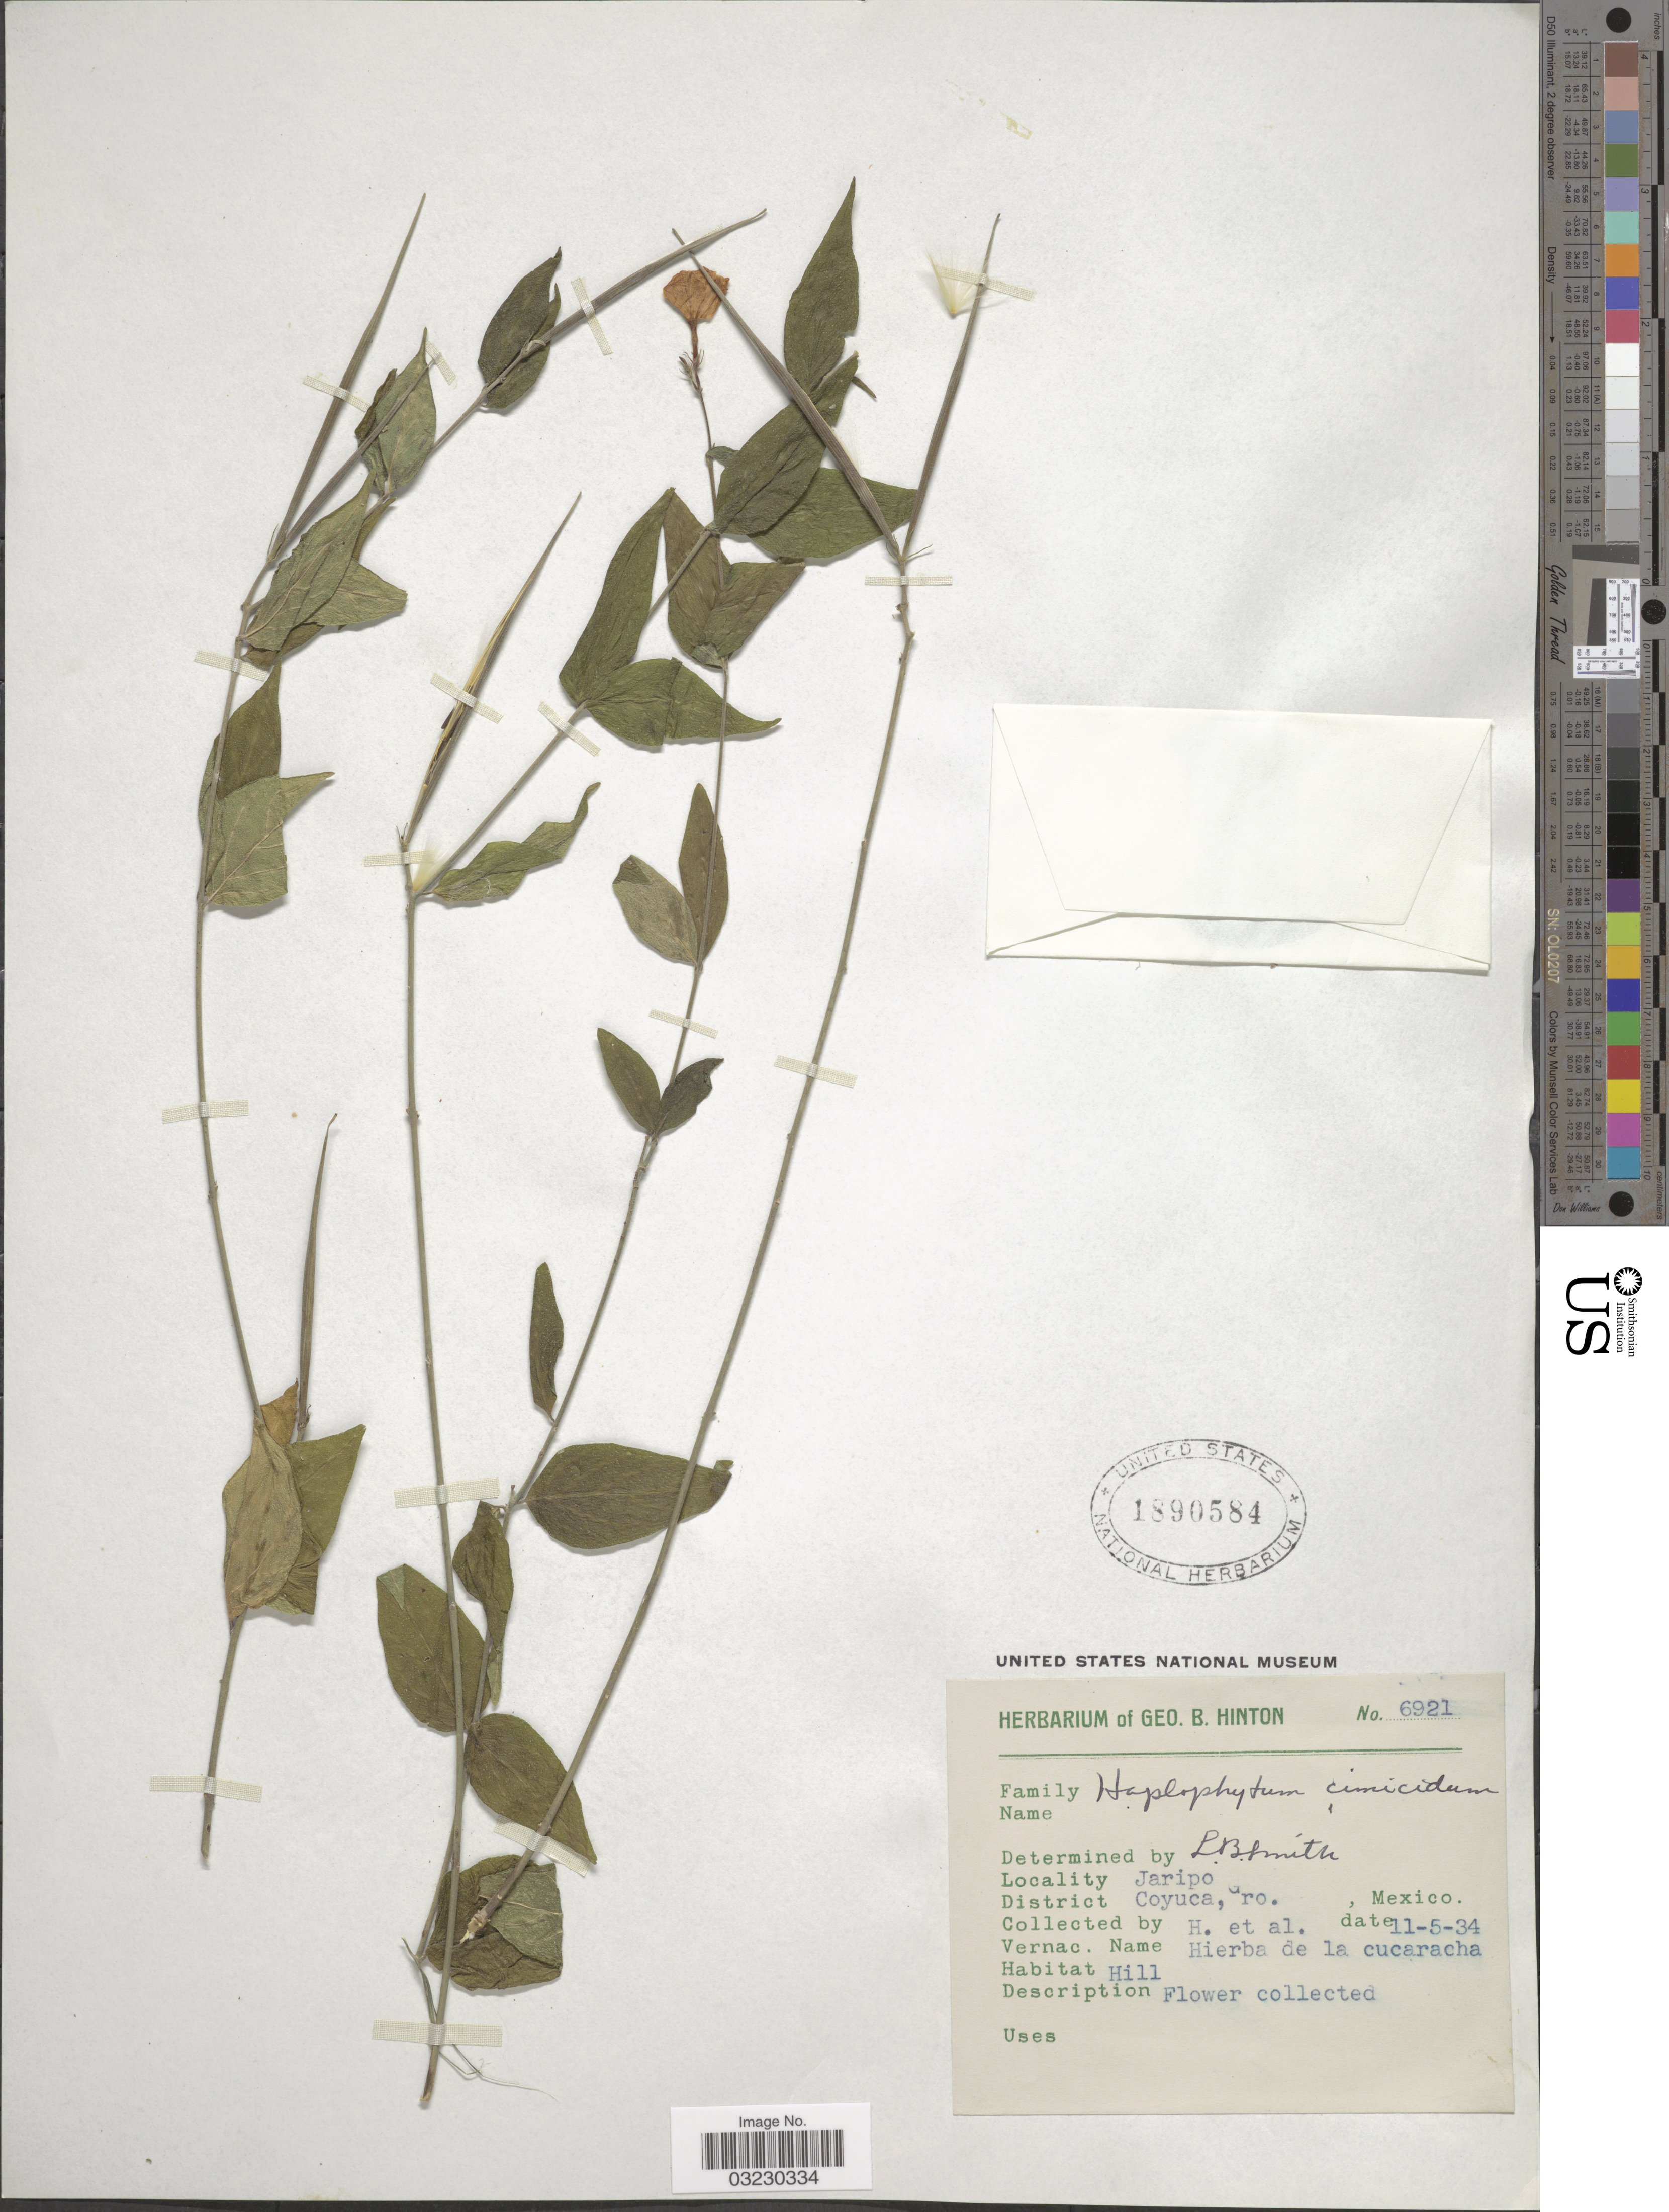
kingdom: Plantae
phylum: Tracheophyta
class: Magnoliopsida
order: Gentianales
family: Apocynaceae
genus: Haplophyton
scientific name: Haplophyton cimicidum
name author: A. DC.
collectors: G. B. Hinton & et al.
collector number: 6921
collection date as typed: Transcribed d/m/y: 11/5/34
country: Mexico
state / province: Guerrero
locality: Jaripo. District Coyuca, Gro.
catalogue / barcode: US 1890584